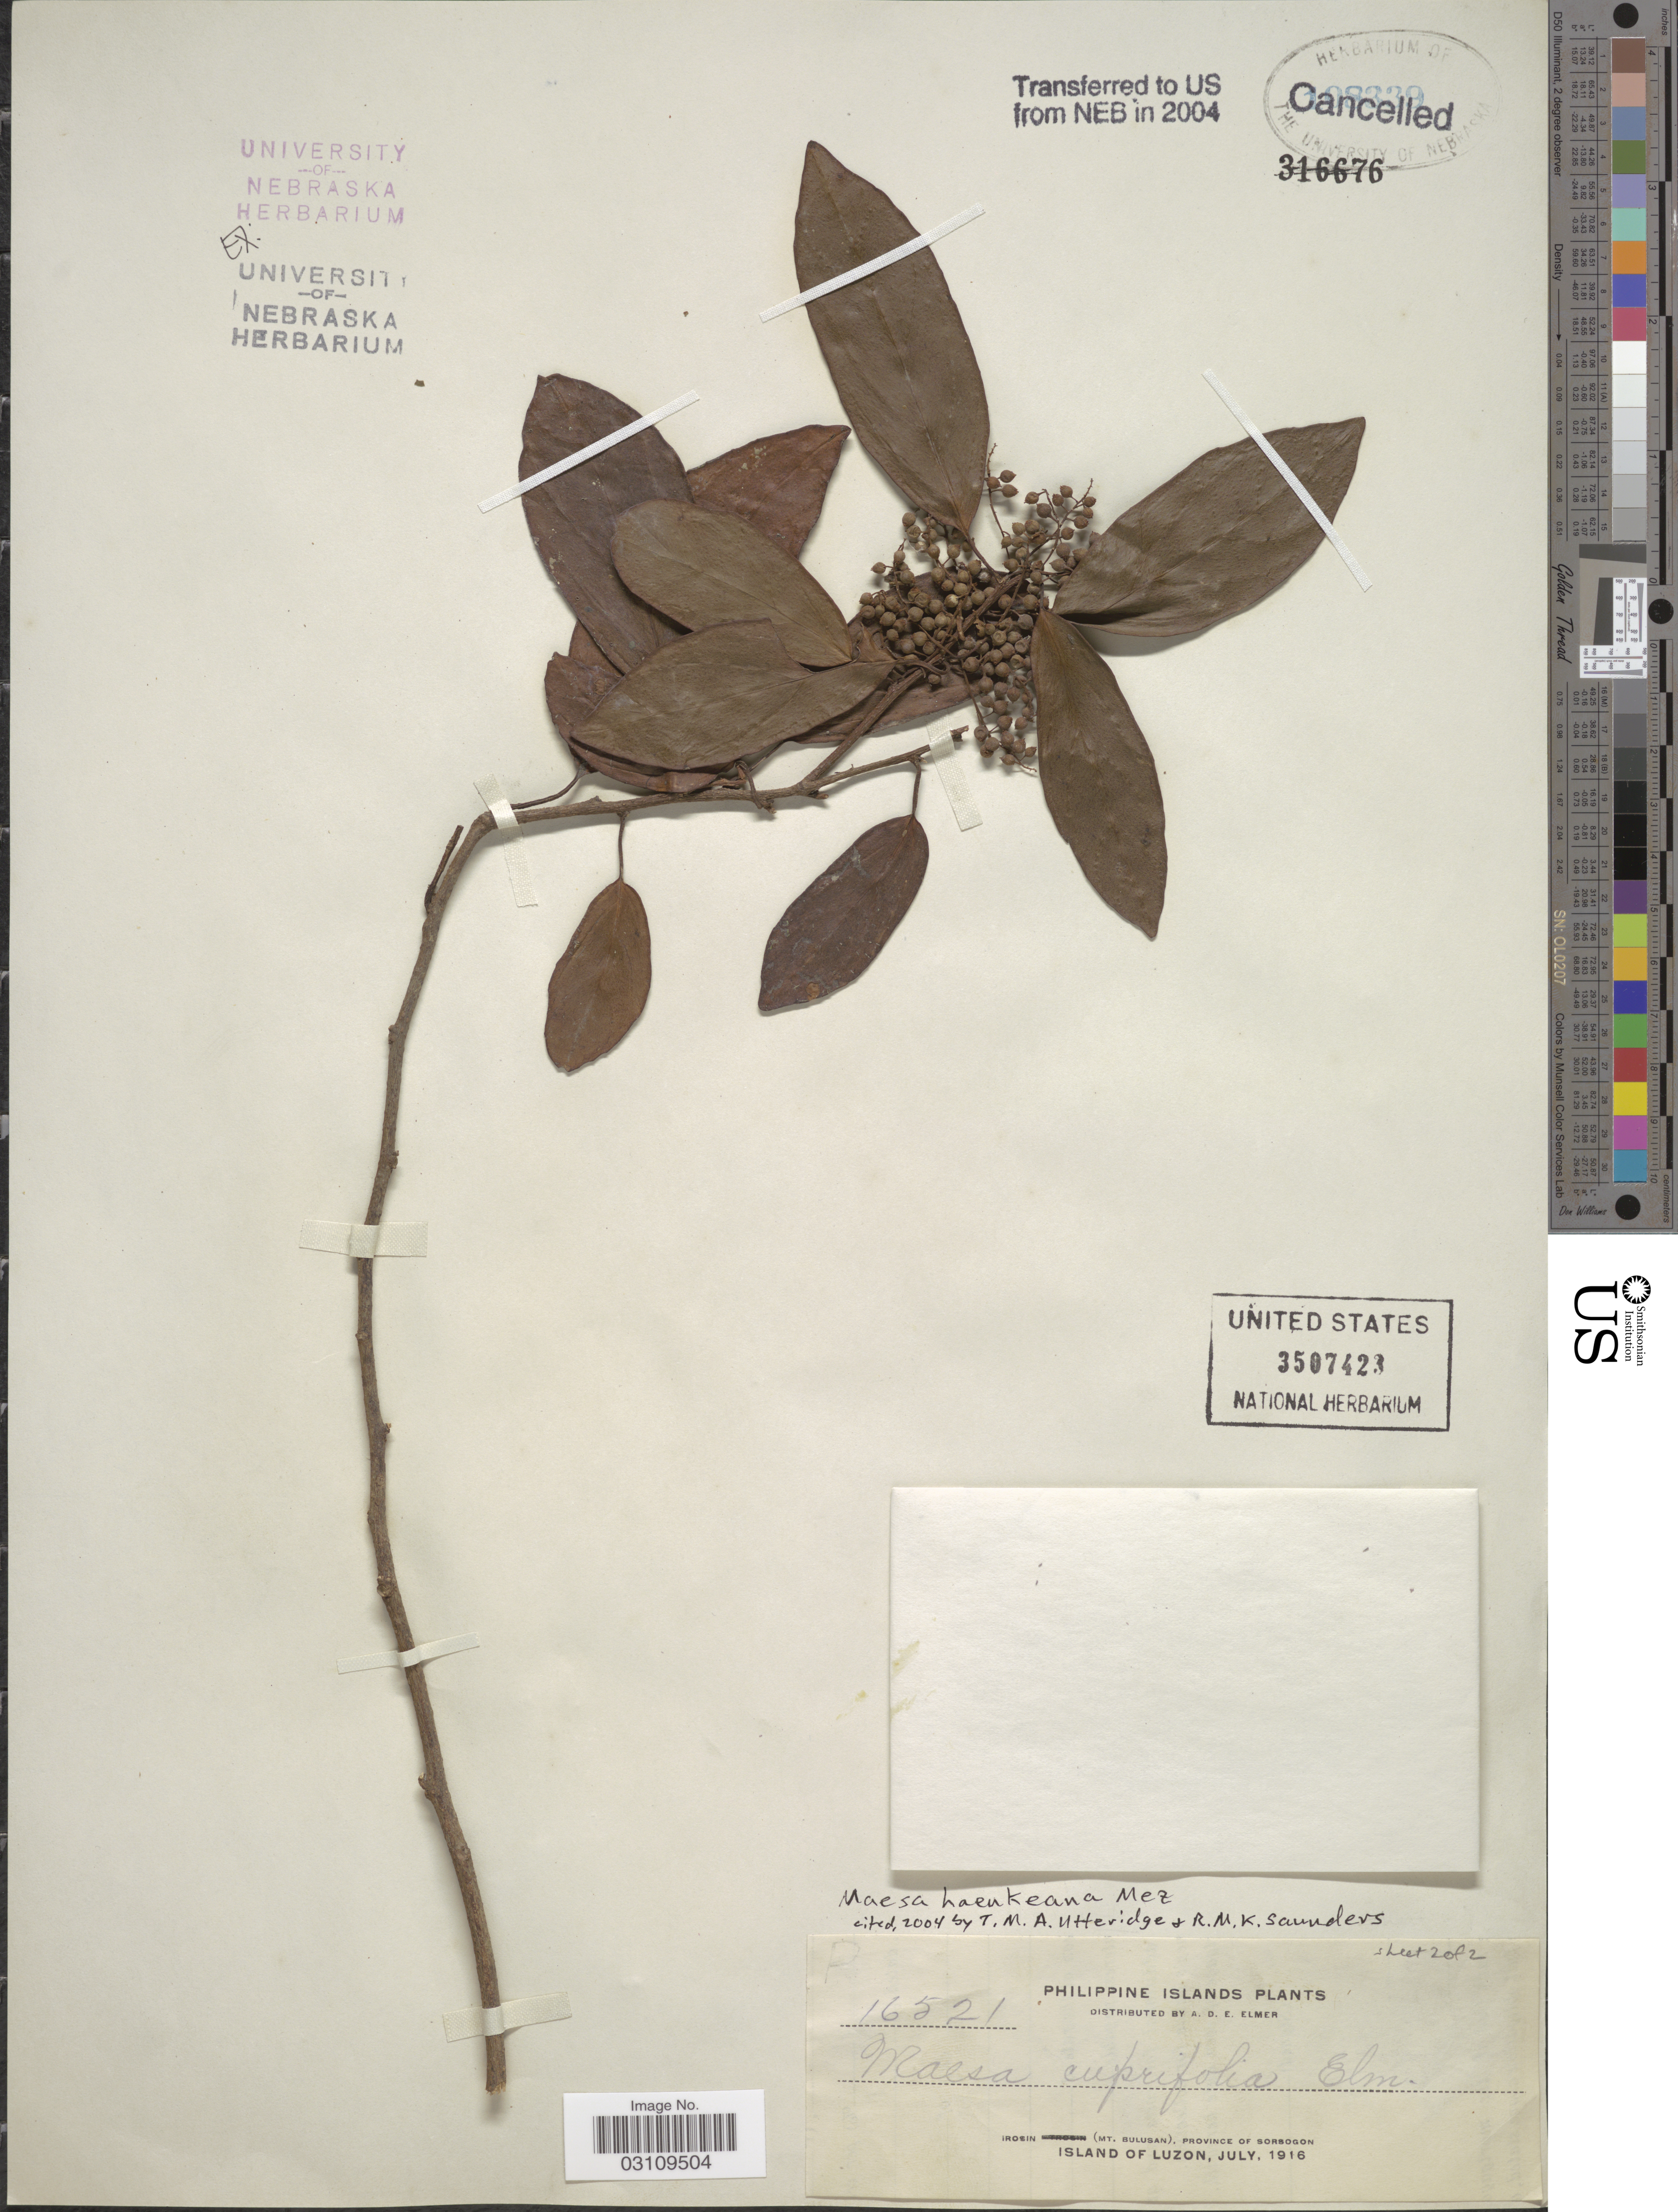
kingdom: Plantae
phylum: Tracheophyta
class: Magnoliopsida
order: Ericales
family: Primulaceae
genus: Maesa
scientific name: Maesa haenkeana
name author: Mez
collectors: A. D. E. Elmer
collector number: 16521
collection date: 1916-07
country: Philippines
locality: Irosin (Mt. Bulusan), Province of Sorsogon, Island of Luzon.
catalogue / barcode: US 3507423